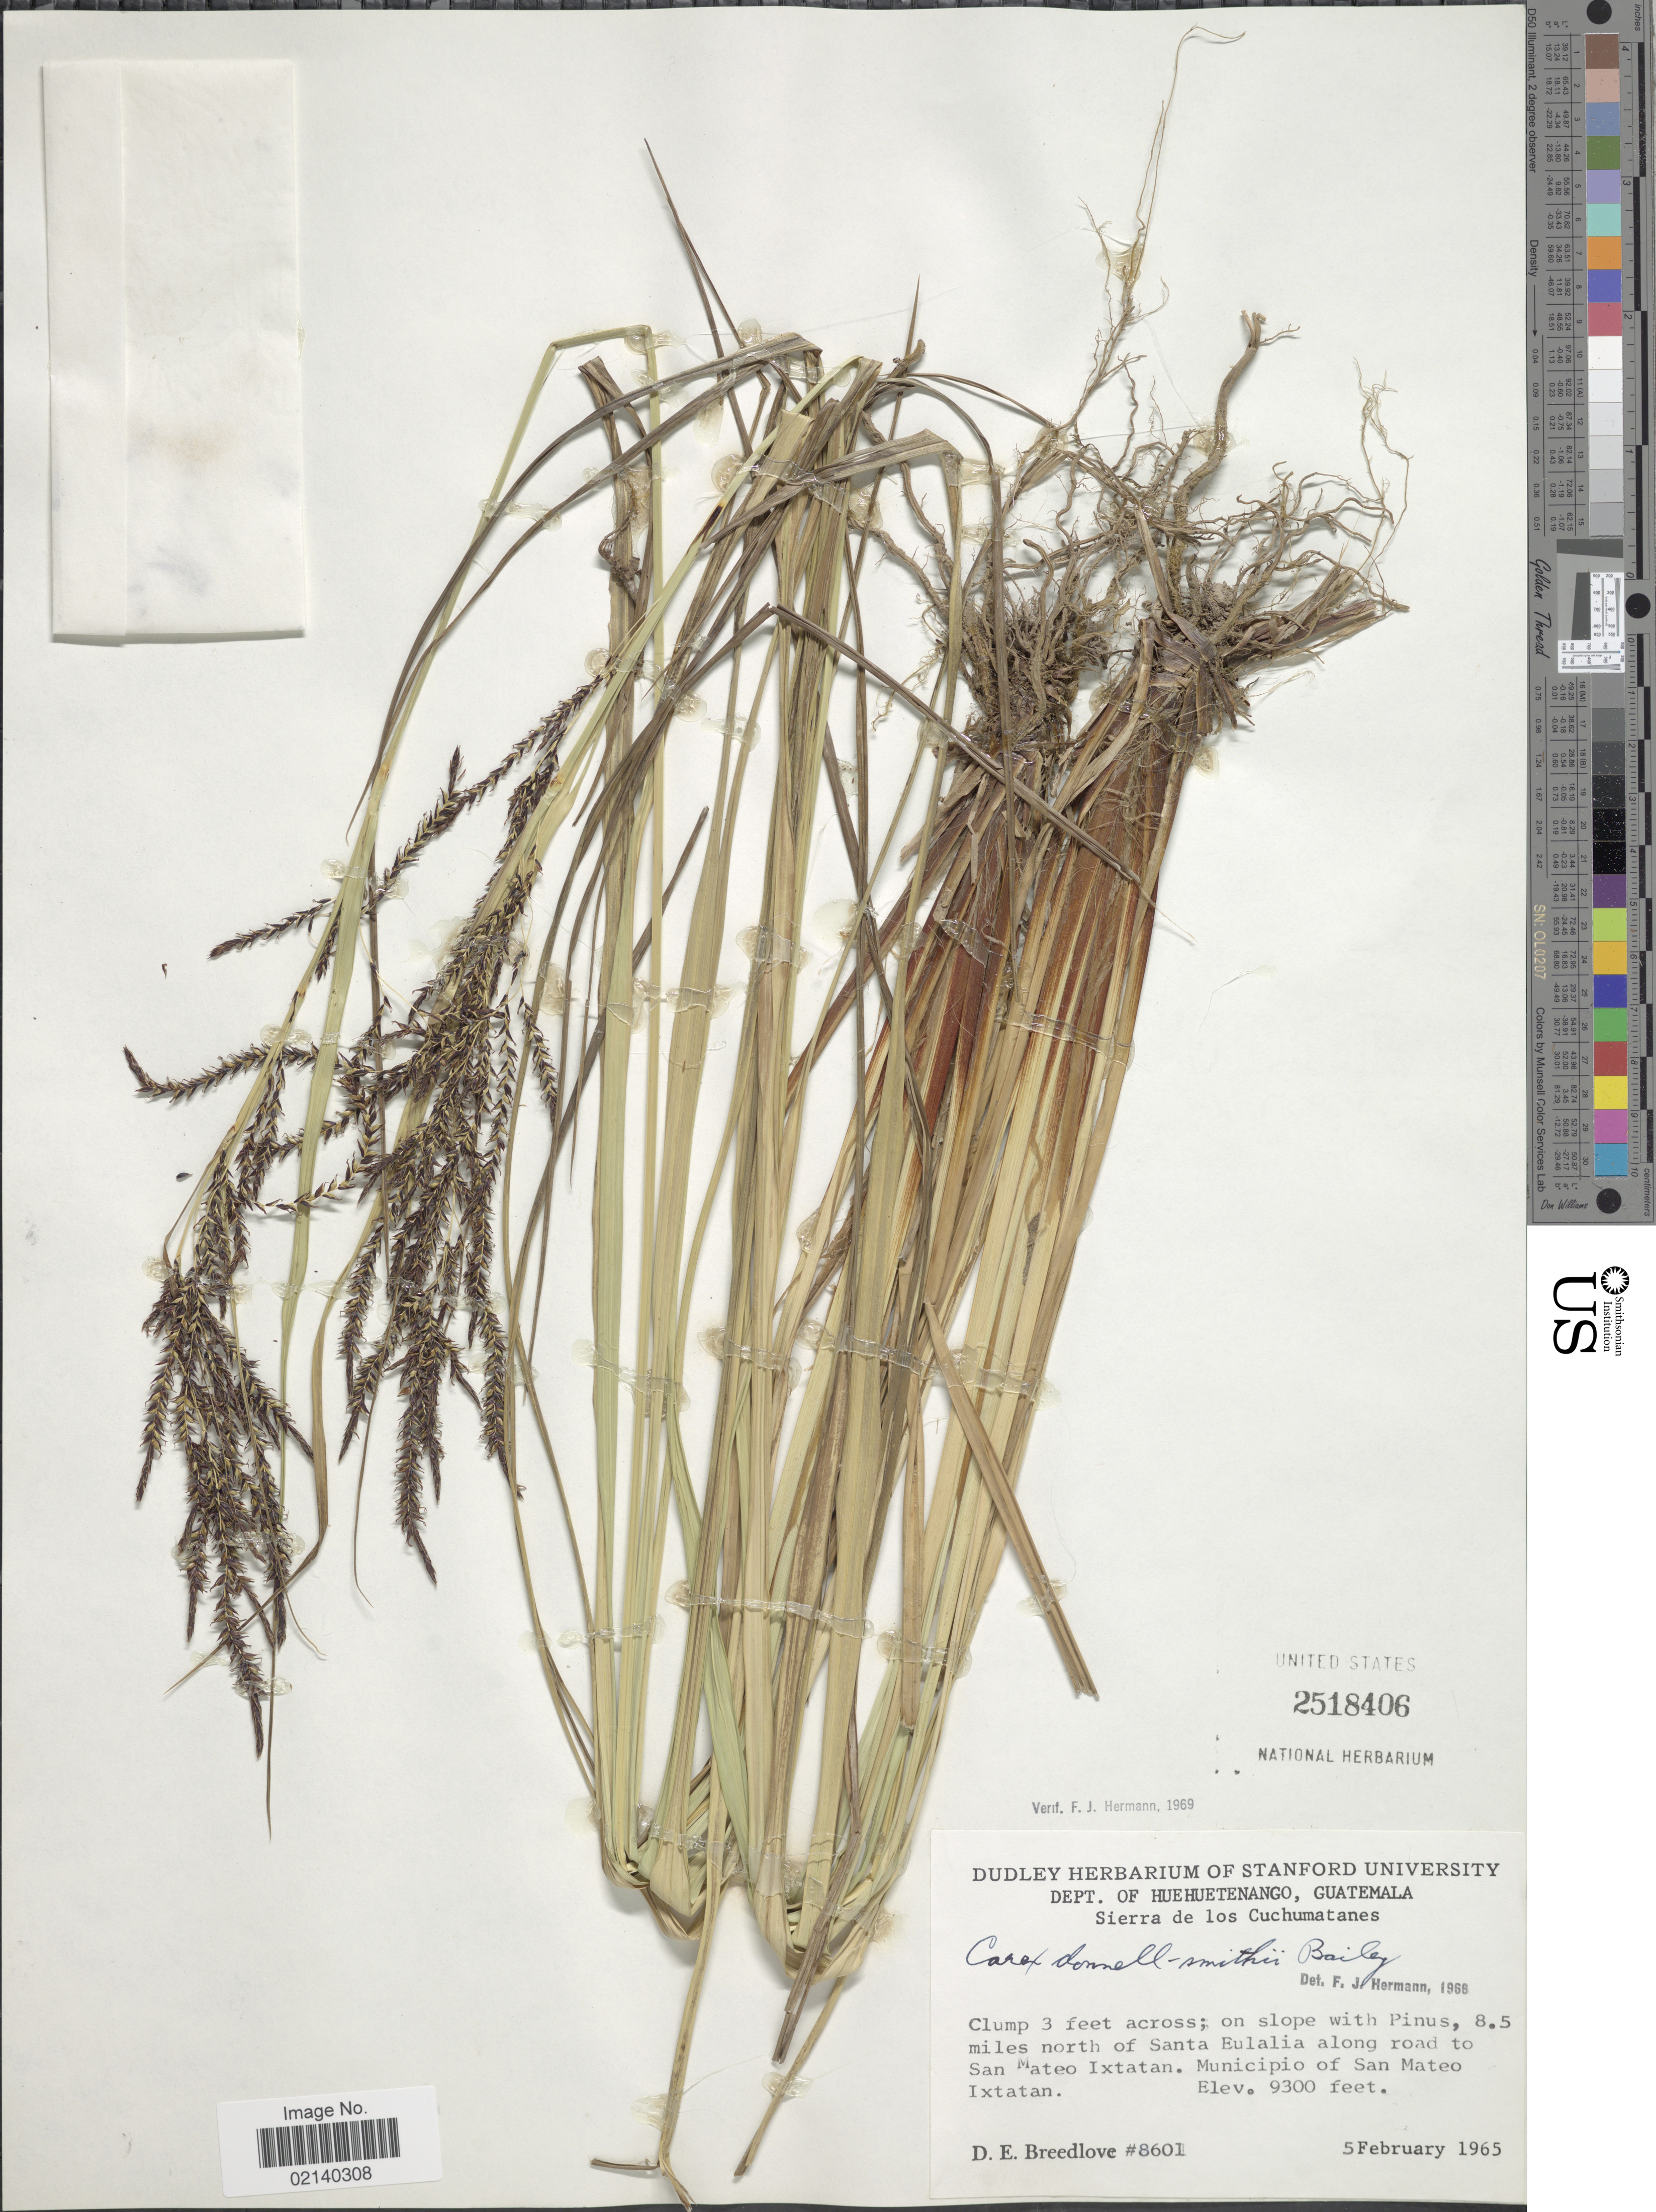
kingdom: Plantae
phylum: Tracheophyta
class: Liliopsida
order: Poales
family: Cyperaceae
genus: Carex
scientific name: Carex donnell-smithii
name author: L.H. Bailey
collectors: D. E. Breedlove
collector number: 8601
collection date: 1965-02-05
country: Guatemala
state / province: Huehuetenango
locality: Dept. of Huehuetenango, Sierra de los Cuchumatanes. 8.5 miles north of santa Eulalia along road to San Mateo Ixtatan. Municipio of San Mateo Ixtatan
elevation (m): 2835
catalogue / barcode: US 2518406